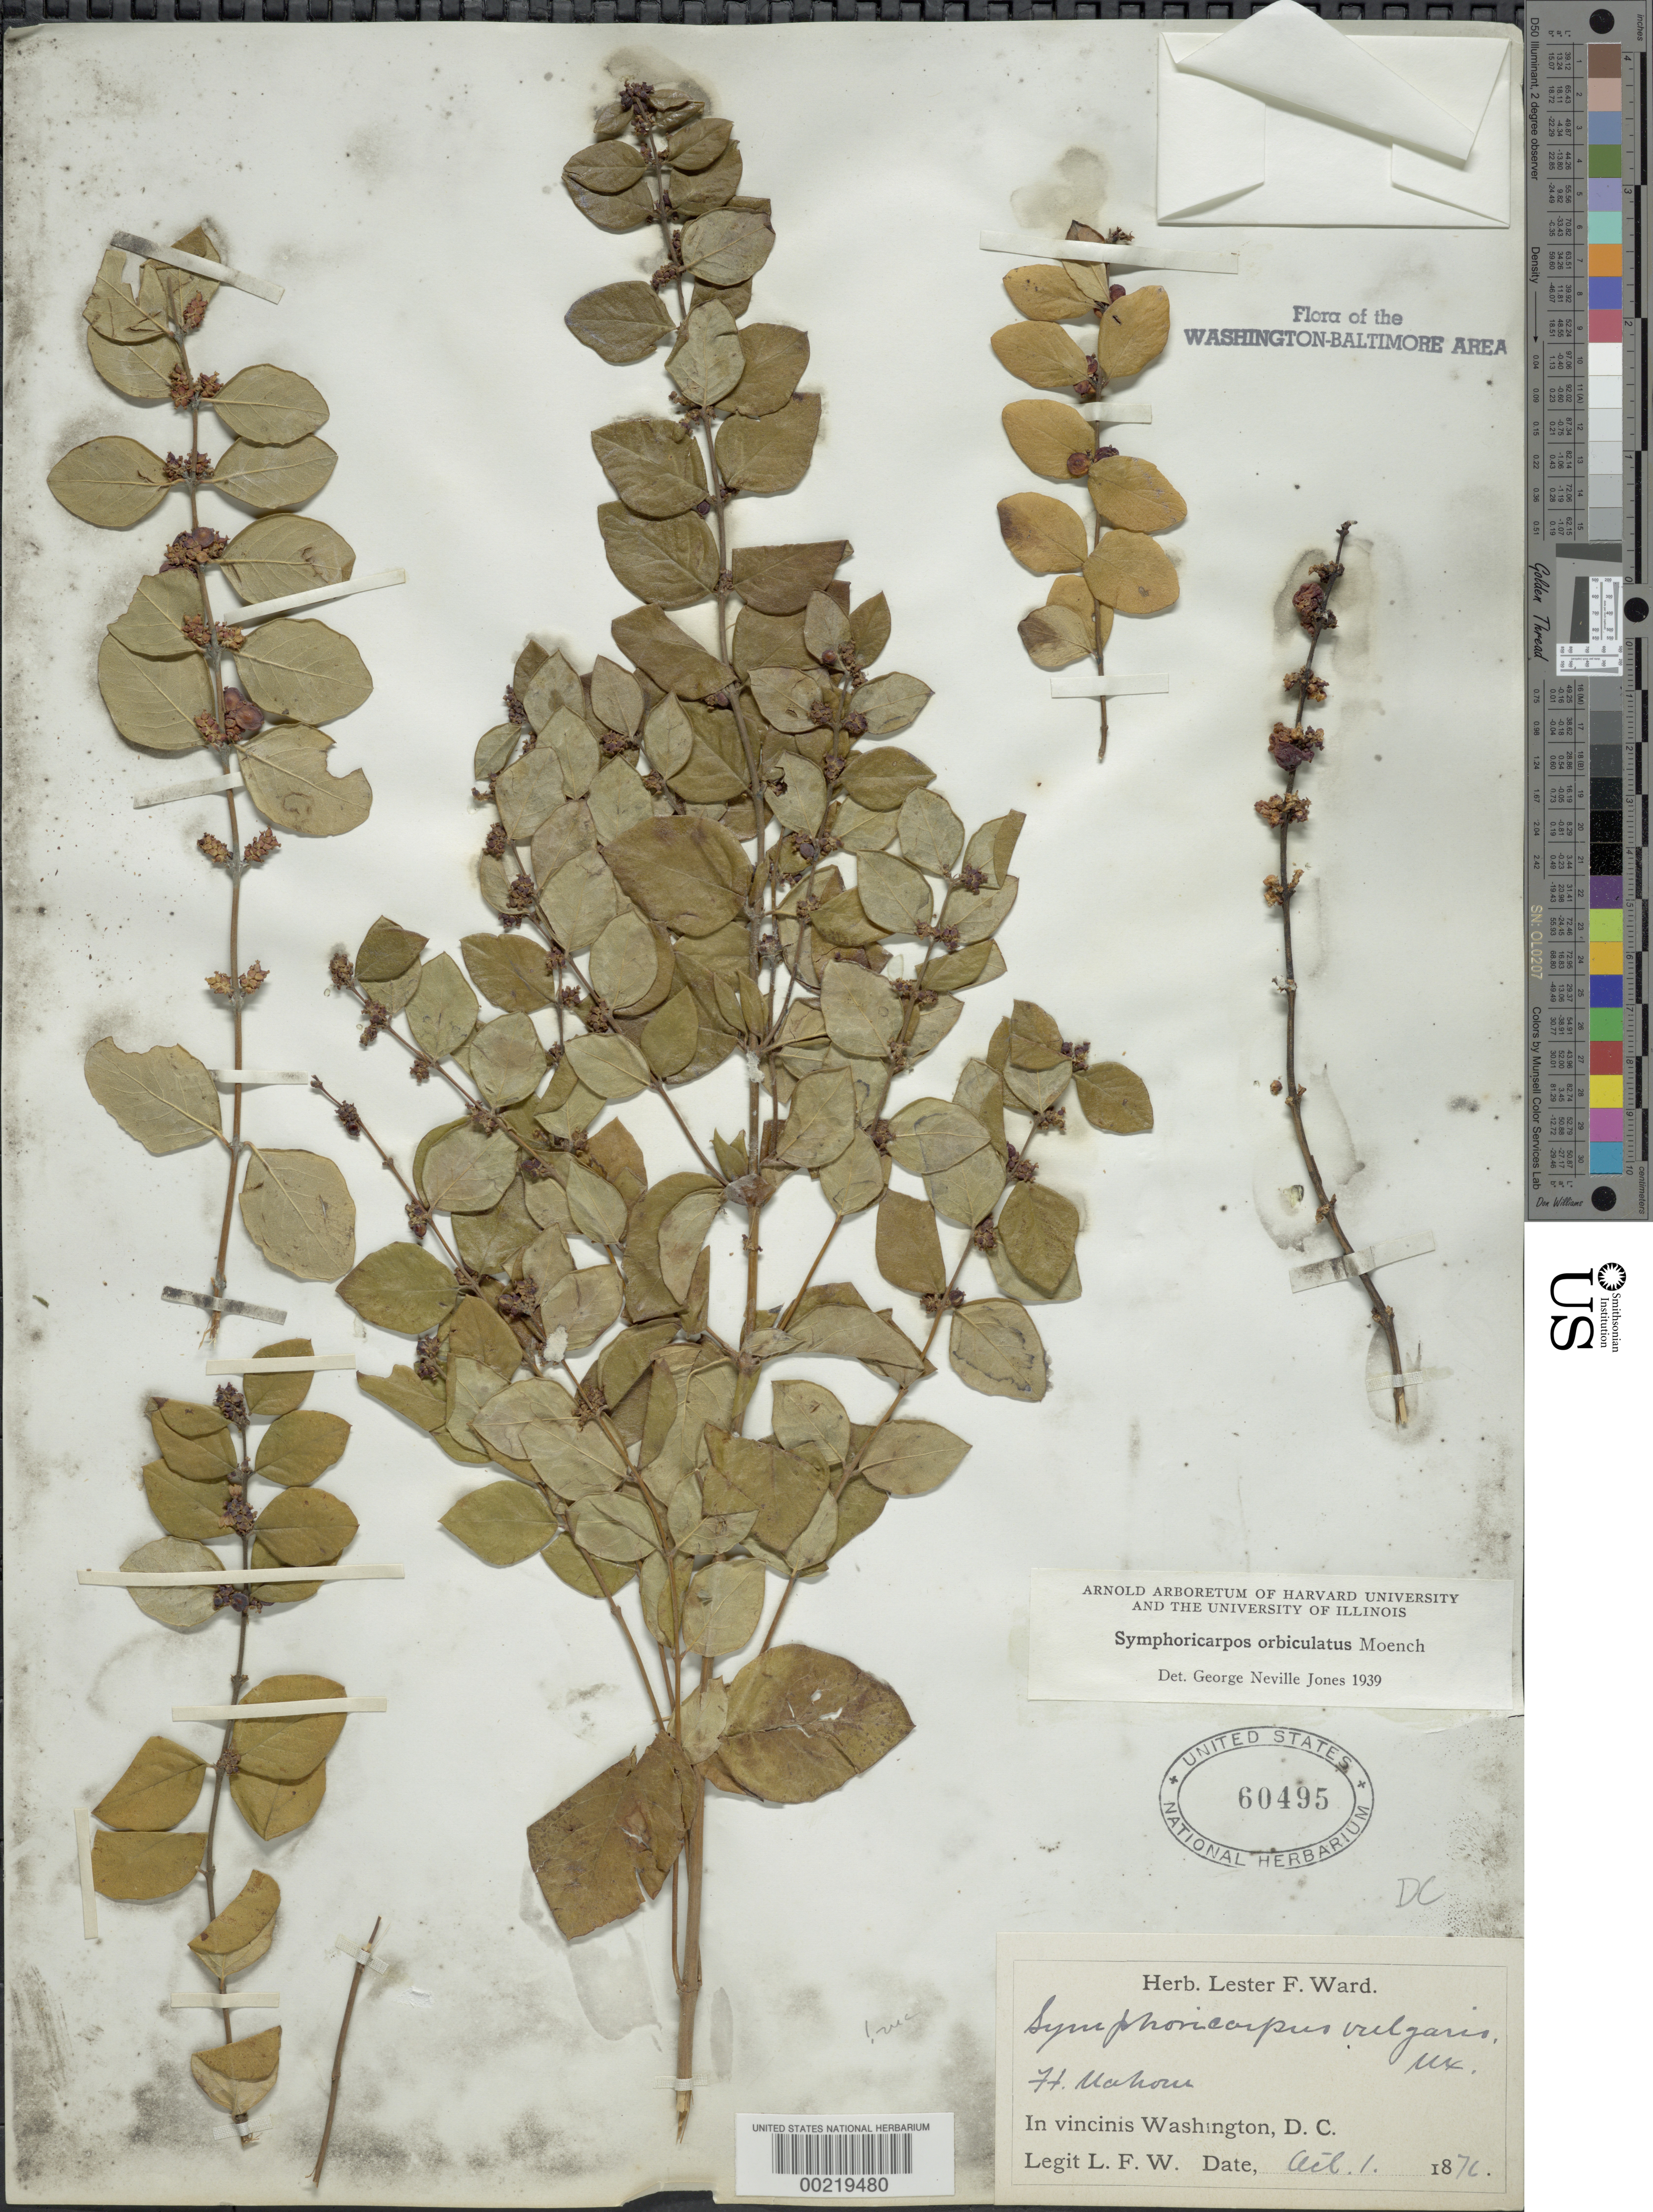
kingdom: Plantae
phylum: Tracheophyta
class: Magnoliopsida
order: Dipsacales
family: Caprifoliaceae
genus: Symphoricarpos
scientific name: Symphoricarpos orbiculatus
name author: Moench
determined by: Jones, G. N.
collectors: L. F. Ward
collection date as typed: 01 Oct 1876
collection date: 1876-10-01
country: United States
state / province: District of Columbia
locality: Fort Mahons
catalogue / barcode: US 60495